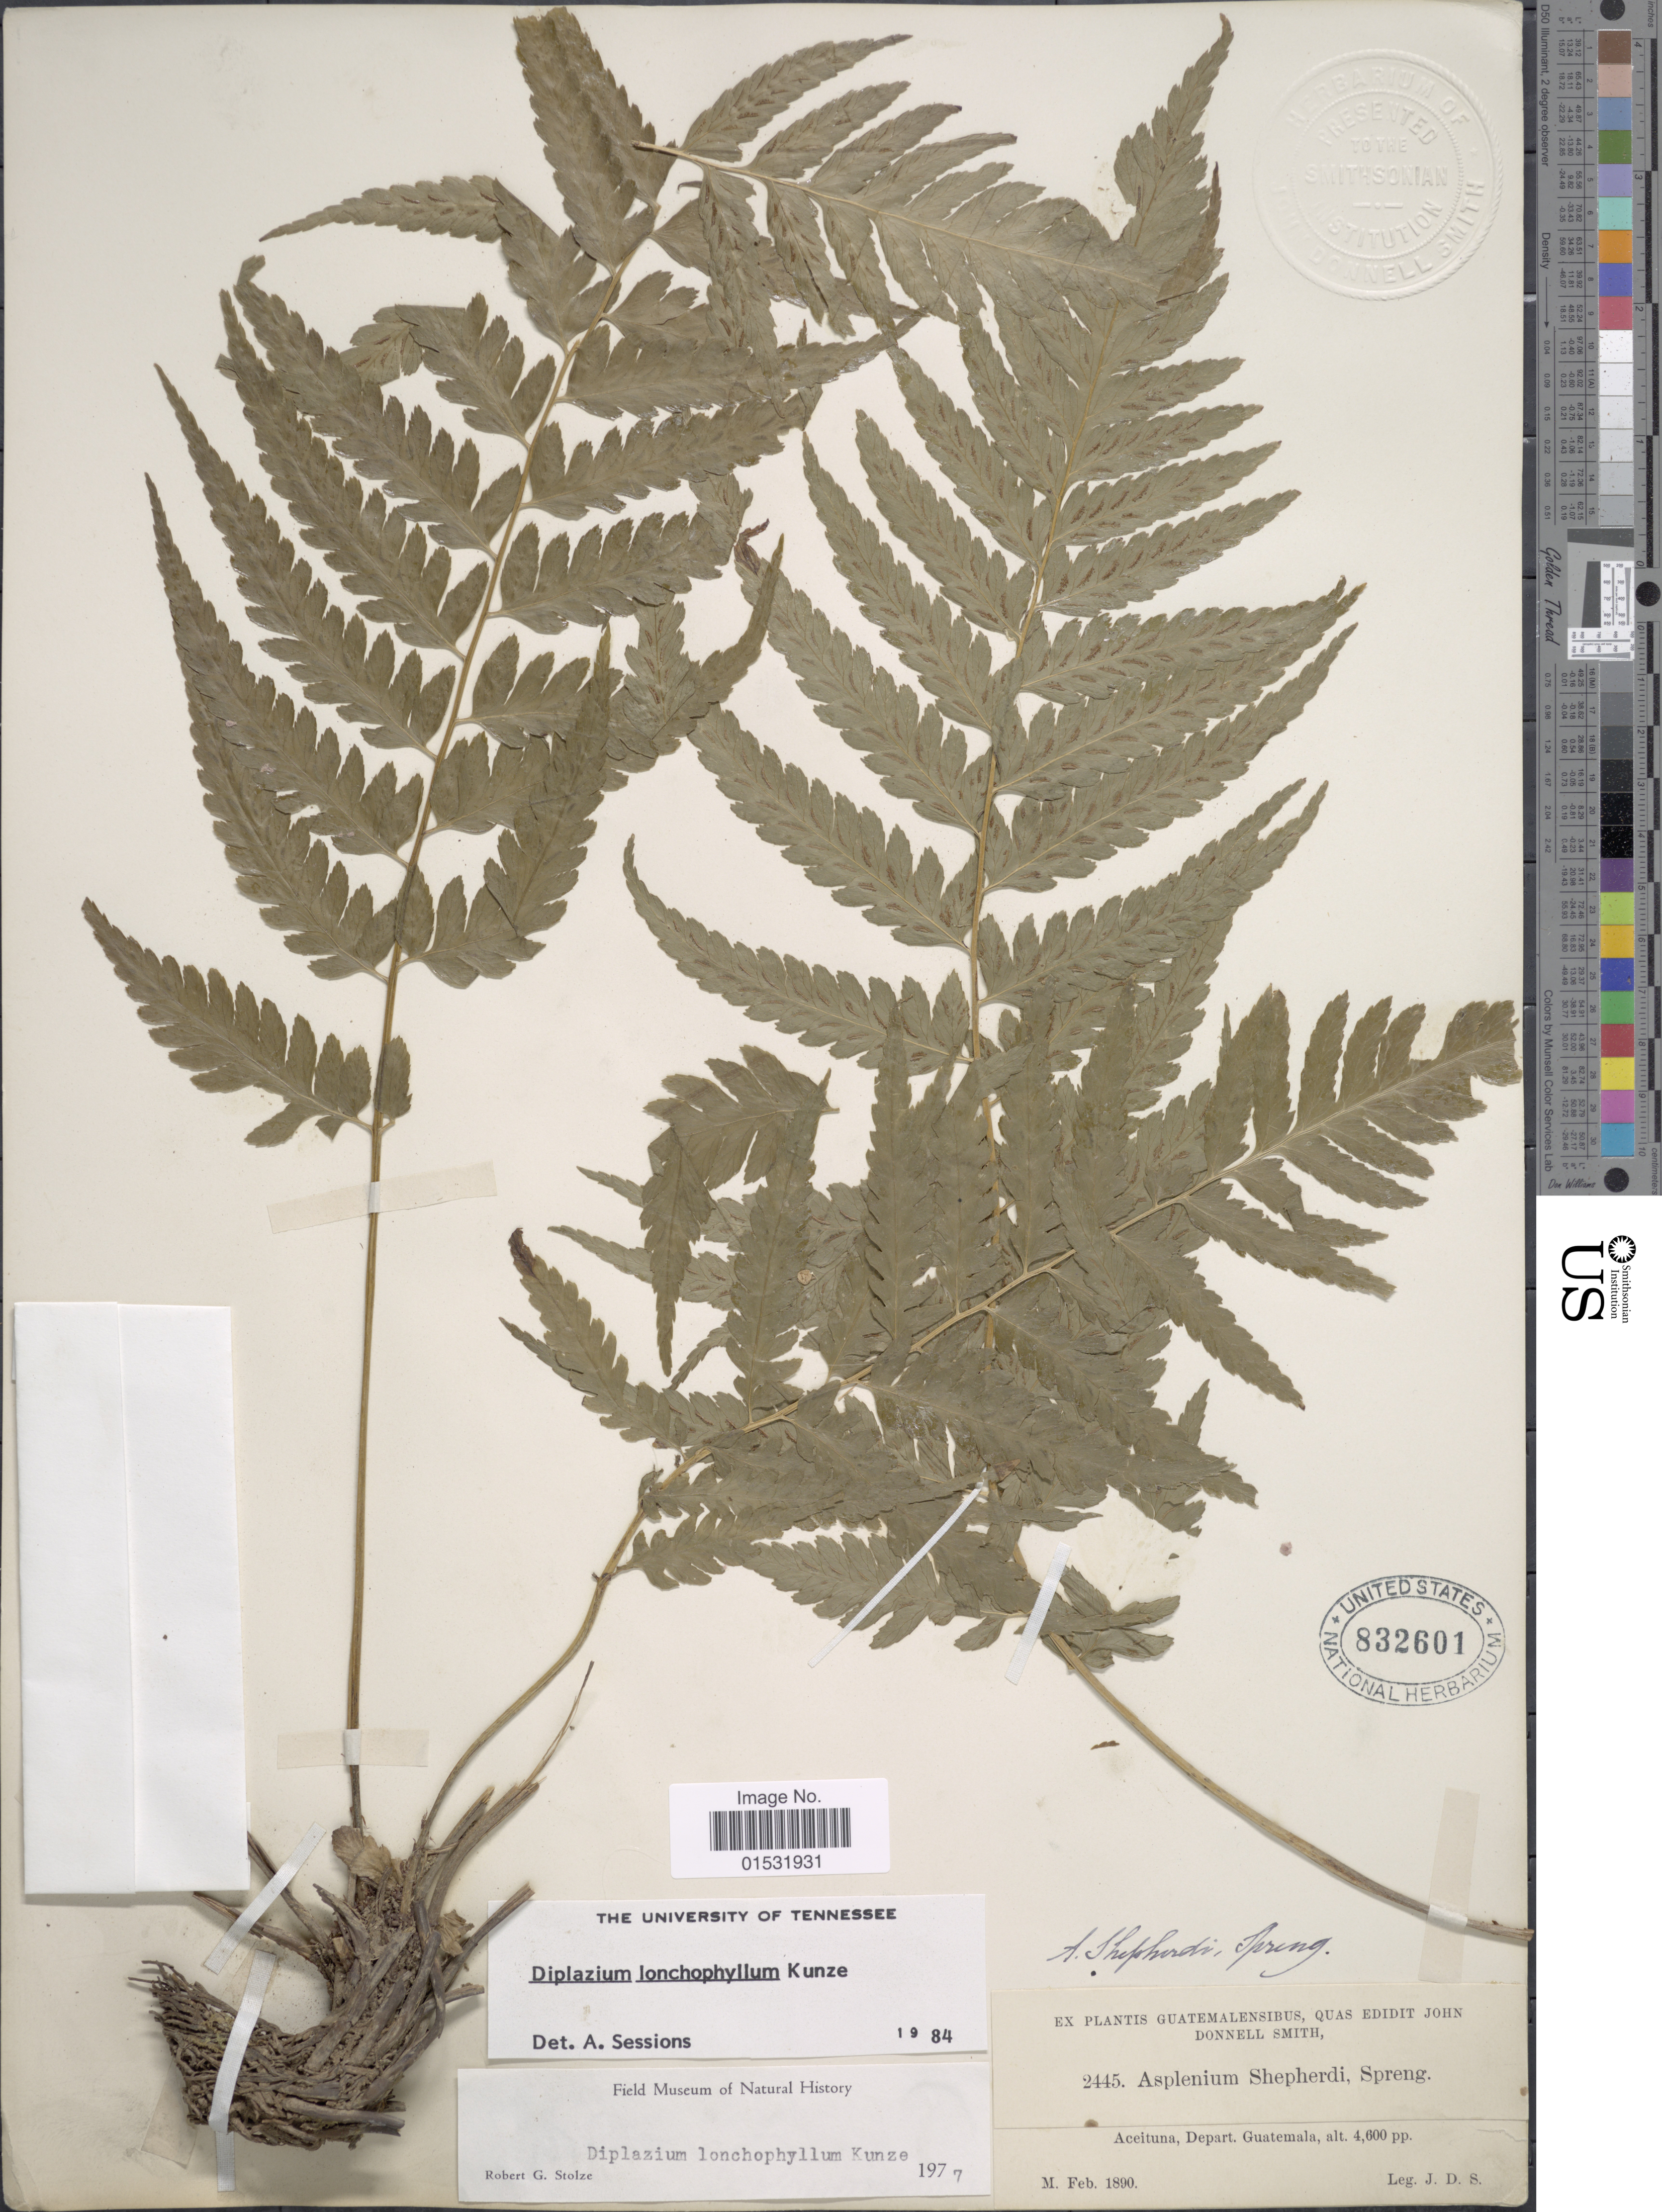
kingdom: Plantae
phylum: Tracheophyta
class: Polypodiopsida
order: Polypodiales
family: Athyriaceae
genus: Diplazium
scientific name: Diplazium lonchophyllum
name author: Kunze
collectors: J. Donnell Smith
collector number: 2445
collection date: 1890-02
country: Guatemala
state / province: Guatemala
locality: Aceituna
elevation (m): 1402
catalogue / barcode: US 832601